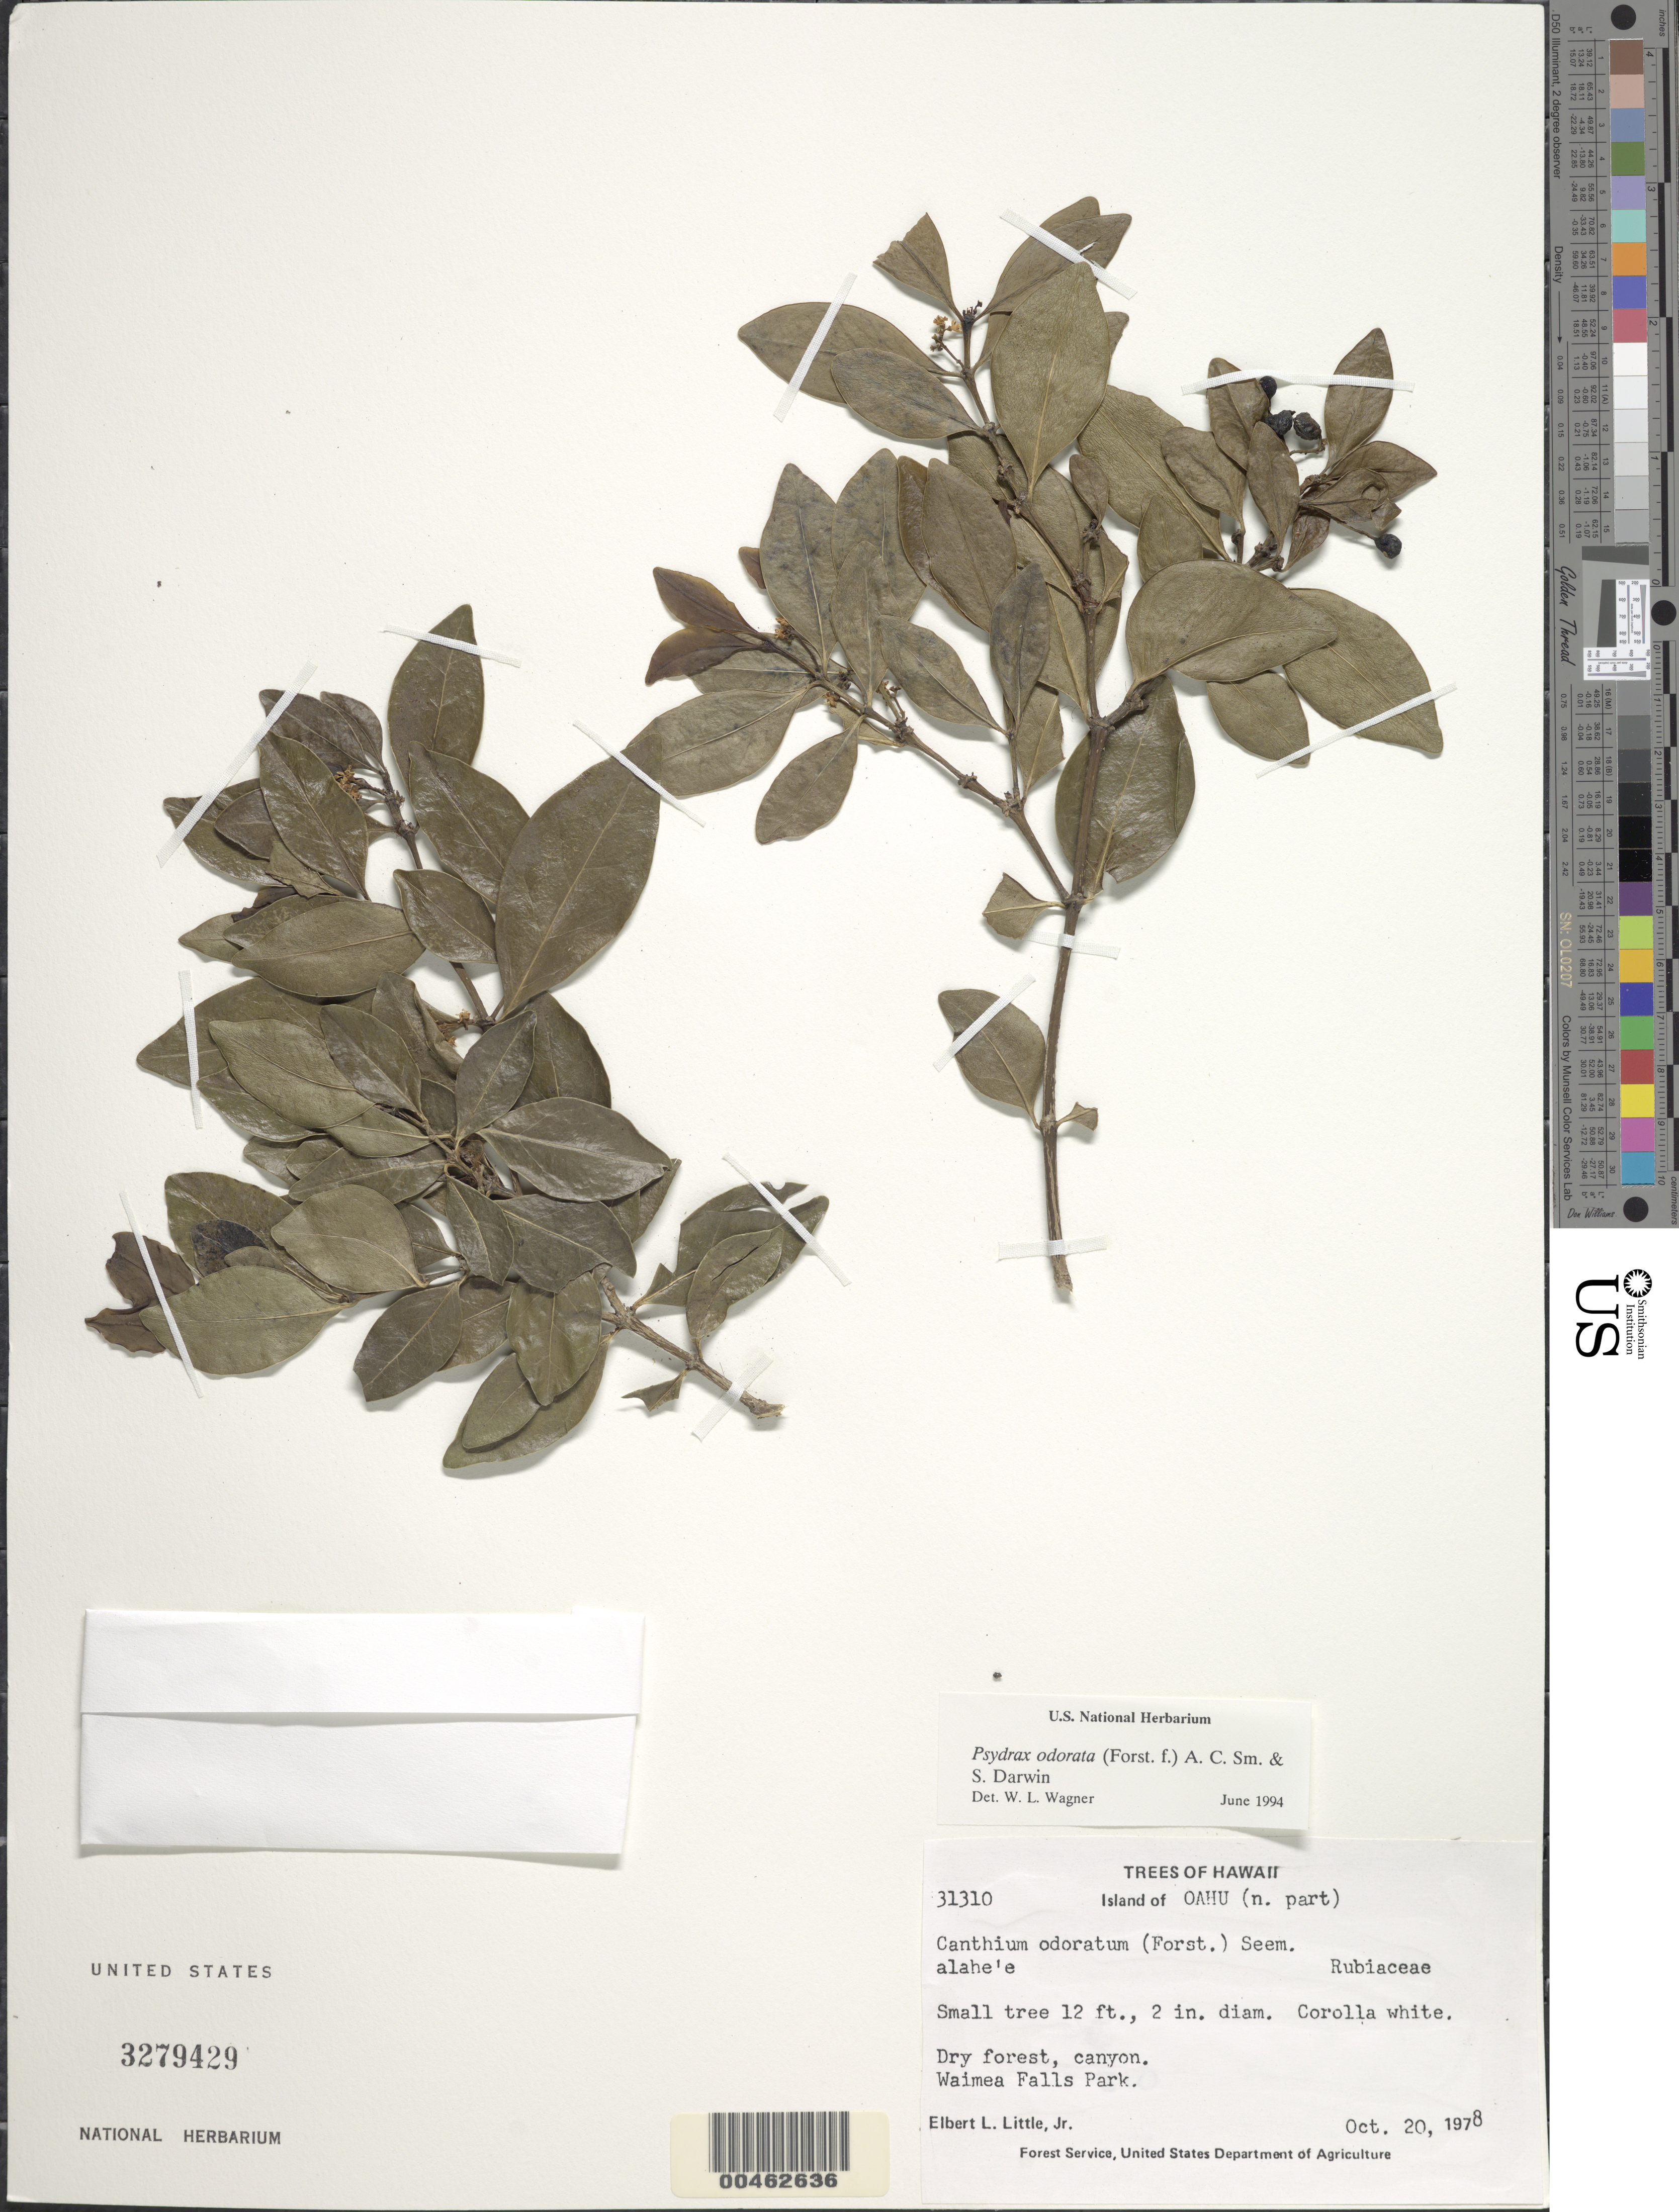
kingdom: Plantae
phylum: Tracheophyta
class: Magnoliopsida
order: Gentianales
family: Rubiaceae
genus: Psydrax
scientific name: Psydrax odorata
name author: (G. Forst.) A.C. Sm. & S.P. Darwin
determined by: Wagner, W. L., (BOT), Smithsonian Institution - National Museum of Natural History (UNITED STATES)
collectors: E. L. Little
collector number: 31310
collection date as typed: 20 Oct 1978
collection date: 1978-10-20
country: United States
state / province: Hawaii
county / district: Honolulu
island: Oahu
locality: N part of Oahu, Waimea Falls Park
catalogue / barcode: US 3279429